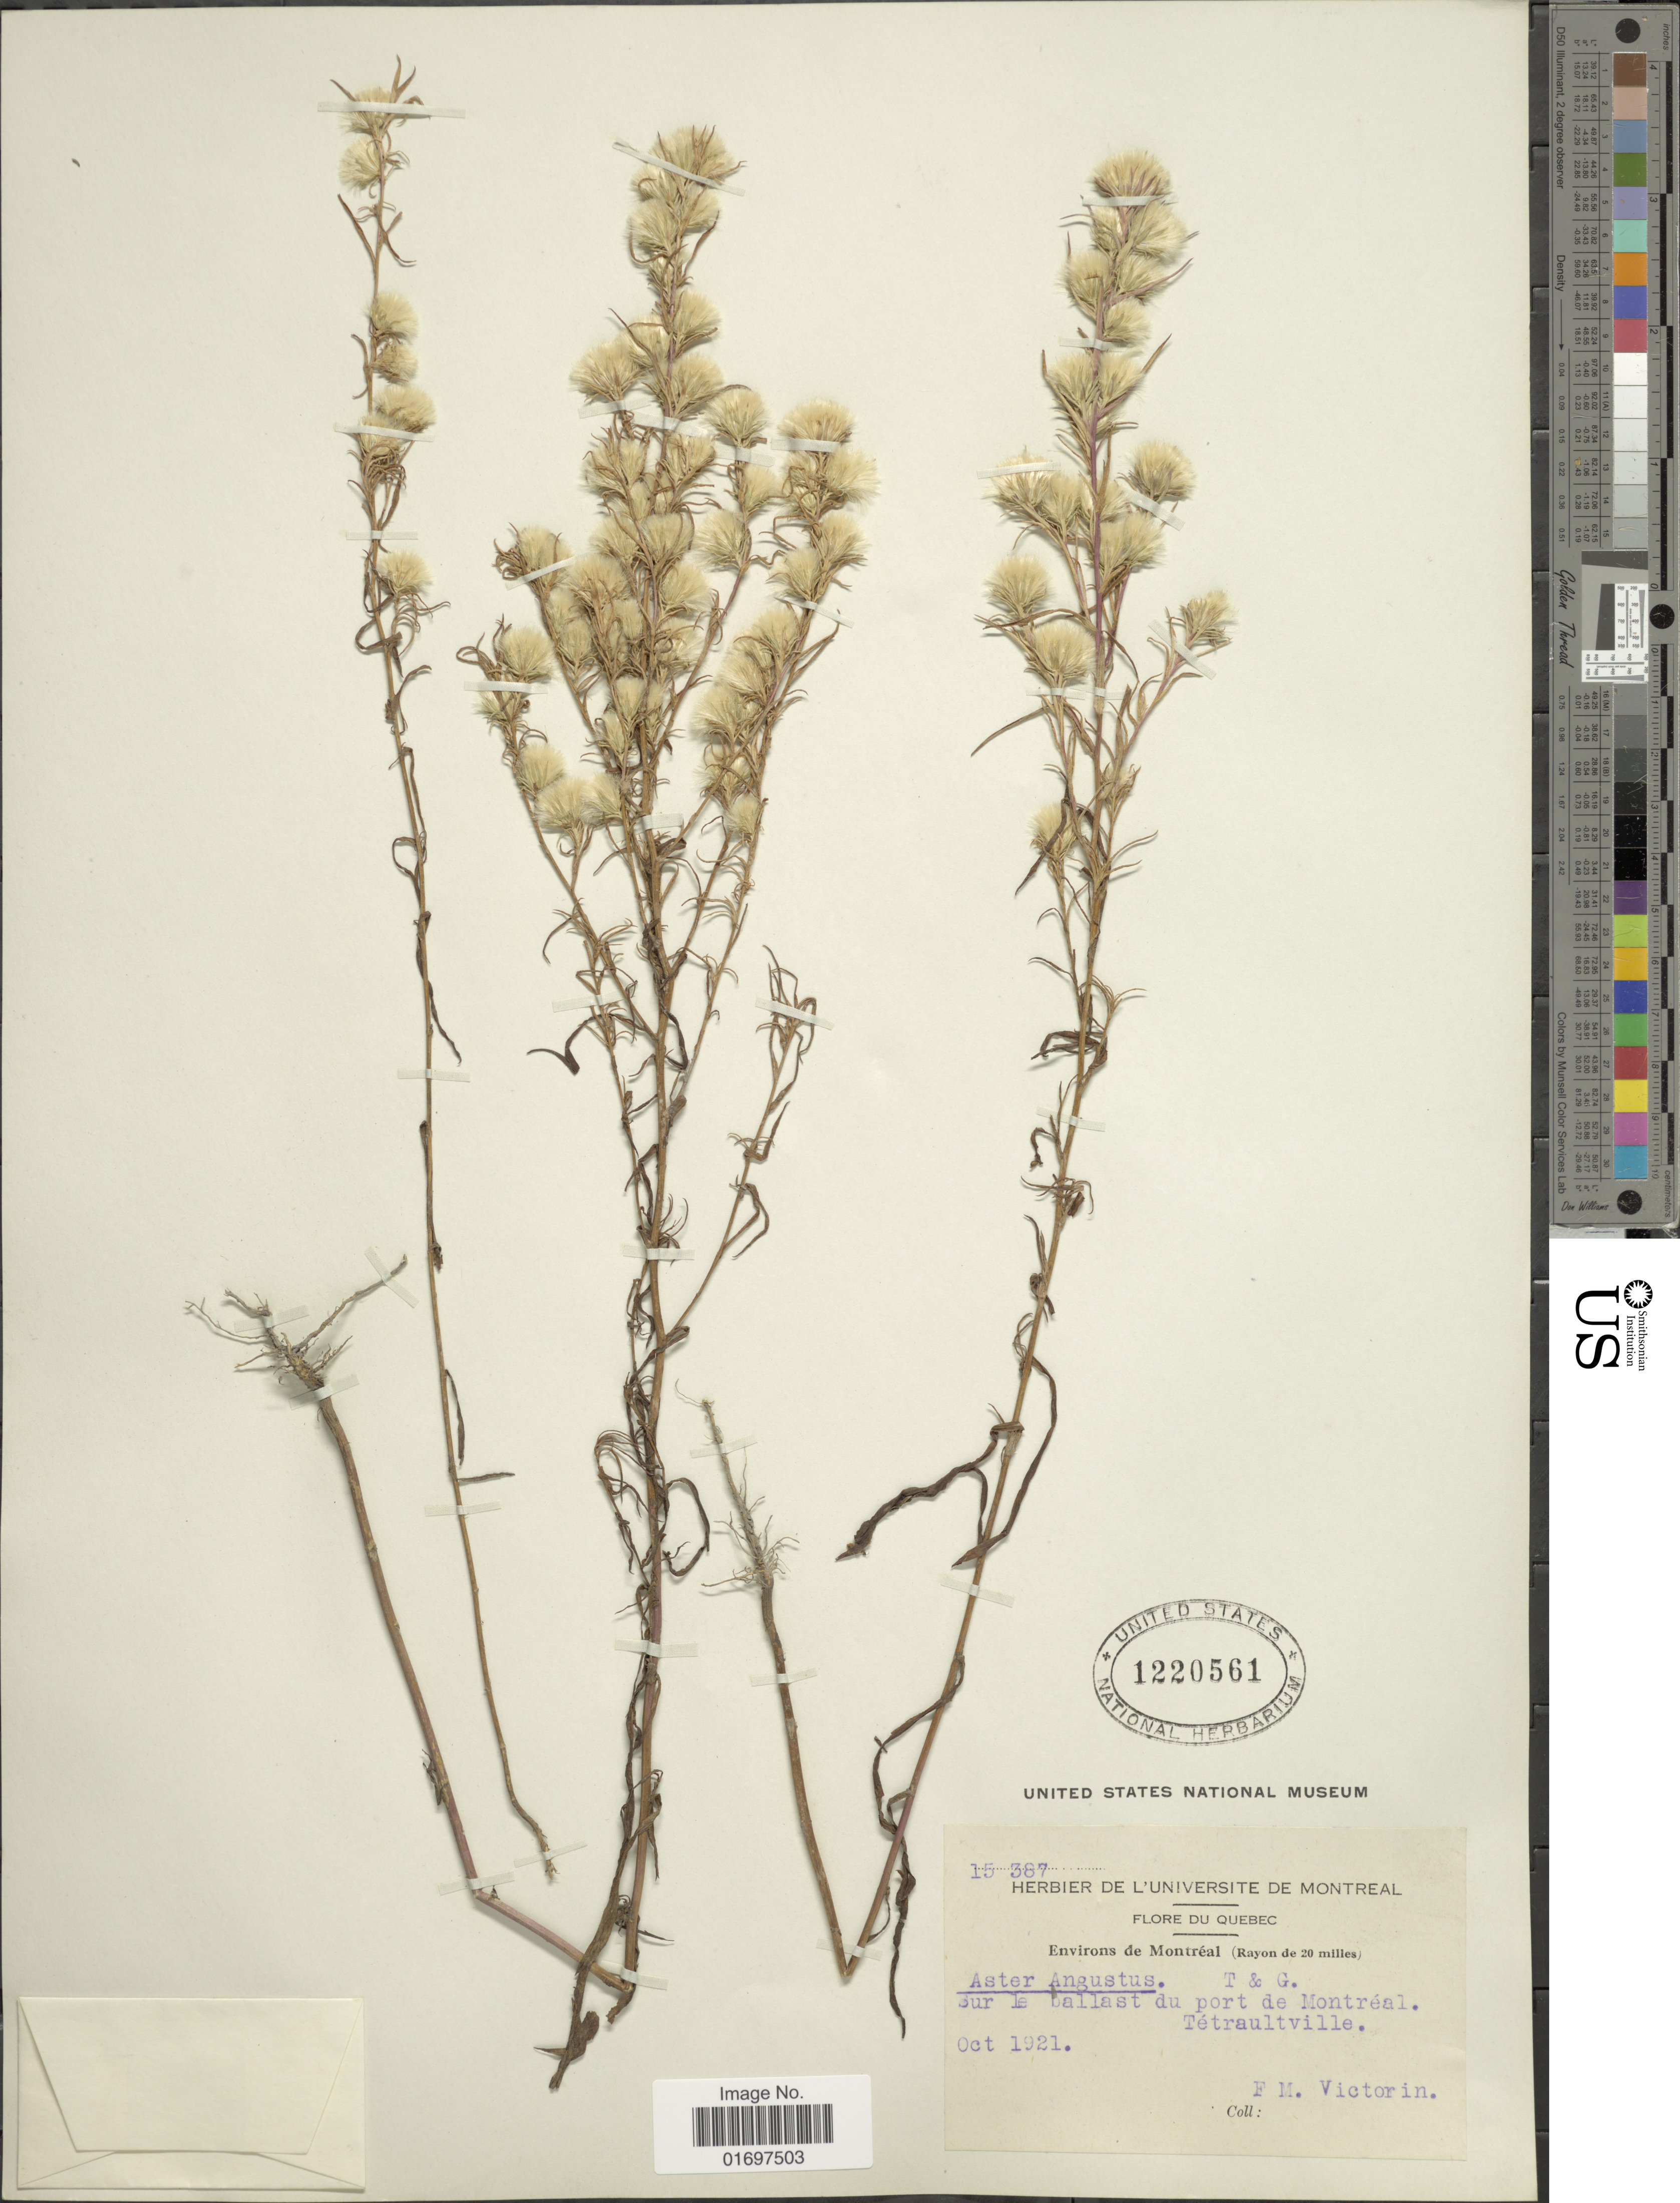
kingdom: Plantae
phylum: Tracheophyta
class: Magnoliopsida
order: Asterales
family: Asteraceae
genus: Symphyotrichum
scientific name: Symphyotrichum ciliatum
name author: (Ledeb.) G.L. Nesom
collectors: F. Victorin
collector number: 15387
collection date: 1921-10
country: Canada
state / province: Quebec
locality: Quebec. Environs de Montréal (Rayon de 20 milles). Sur le ballast du port de Montréal. Tétraultville.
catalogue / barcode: US 1220561